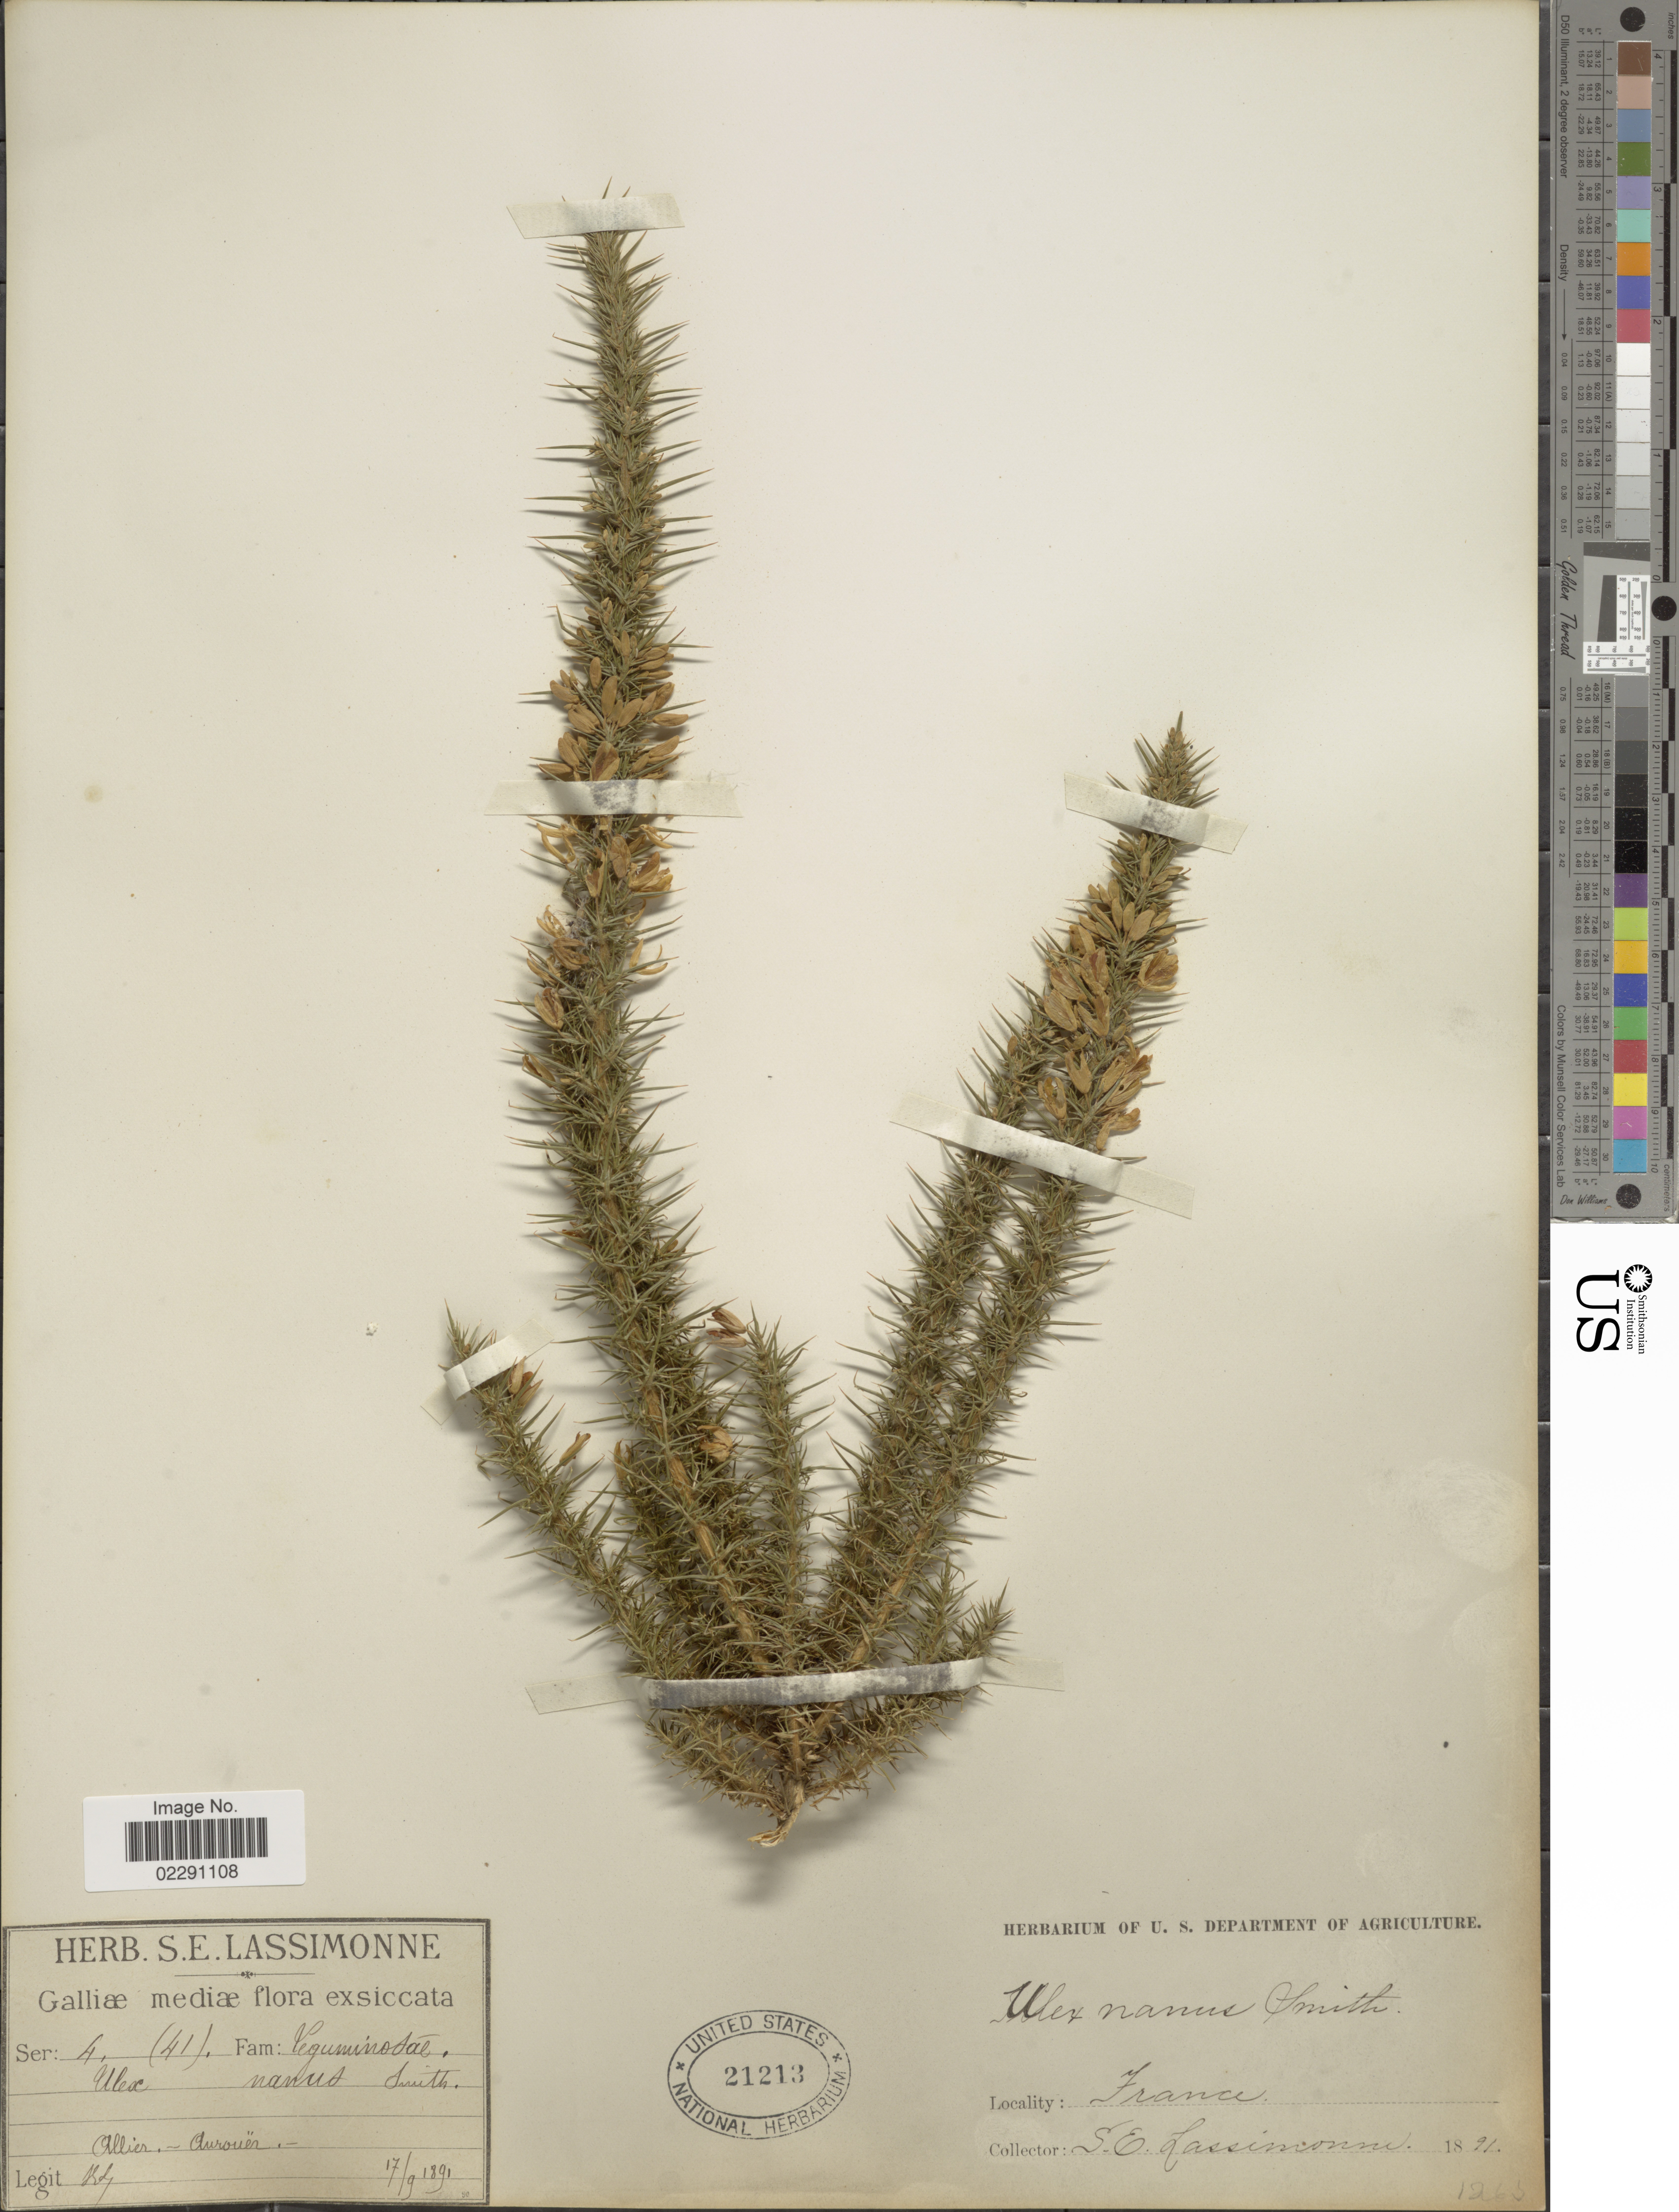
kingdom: Plantae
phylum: Tracheophyta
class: Magnoliopsida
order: Fabales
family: Fabaceae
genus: Ulex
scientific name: Ulex nanus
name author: Symons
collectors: S. Lassimonne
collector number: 4/41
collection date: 1891-09-17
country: France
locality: Galliae, Allier, Aurouer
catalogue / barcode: US 21213